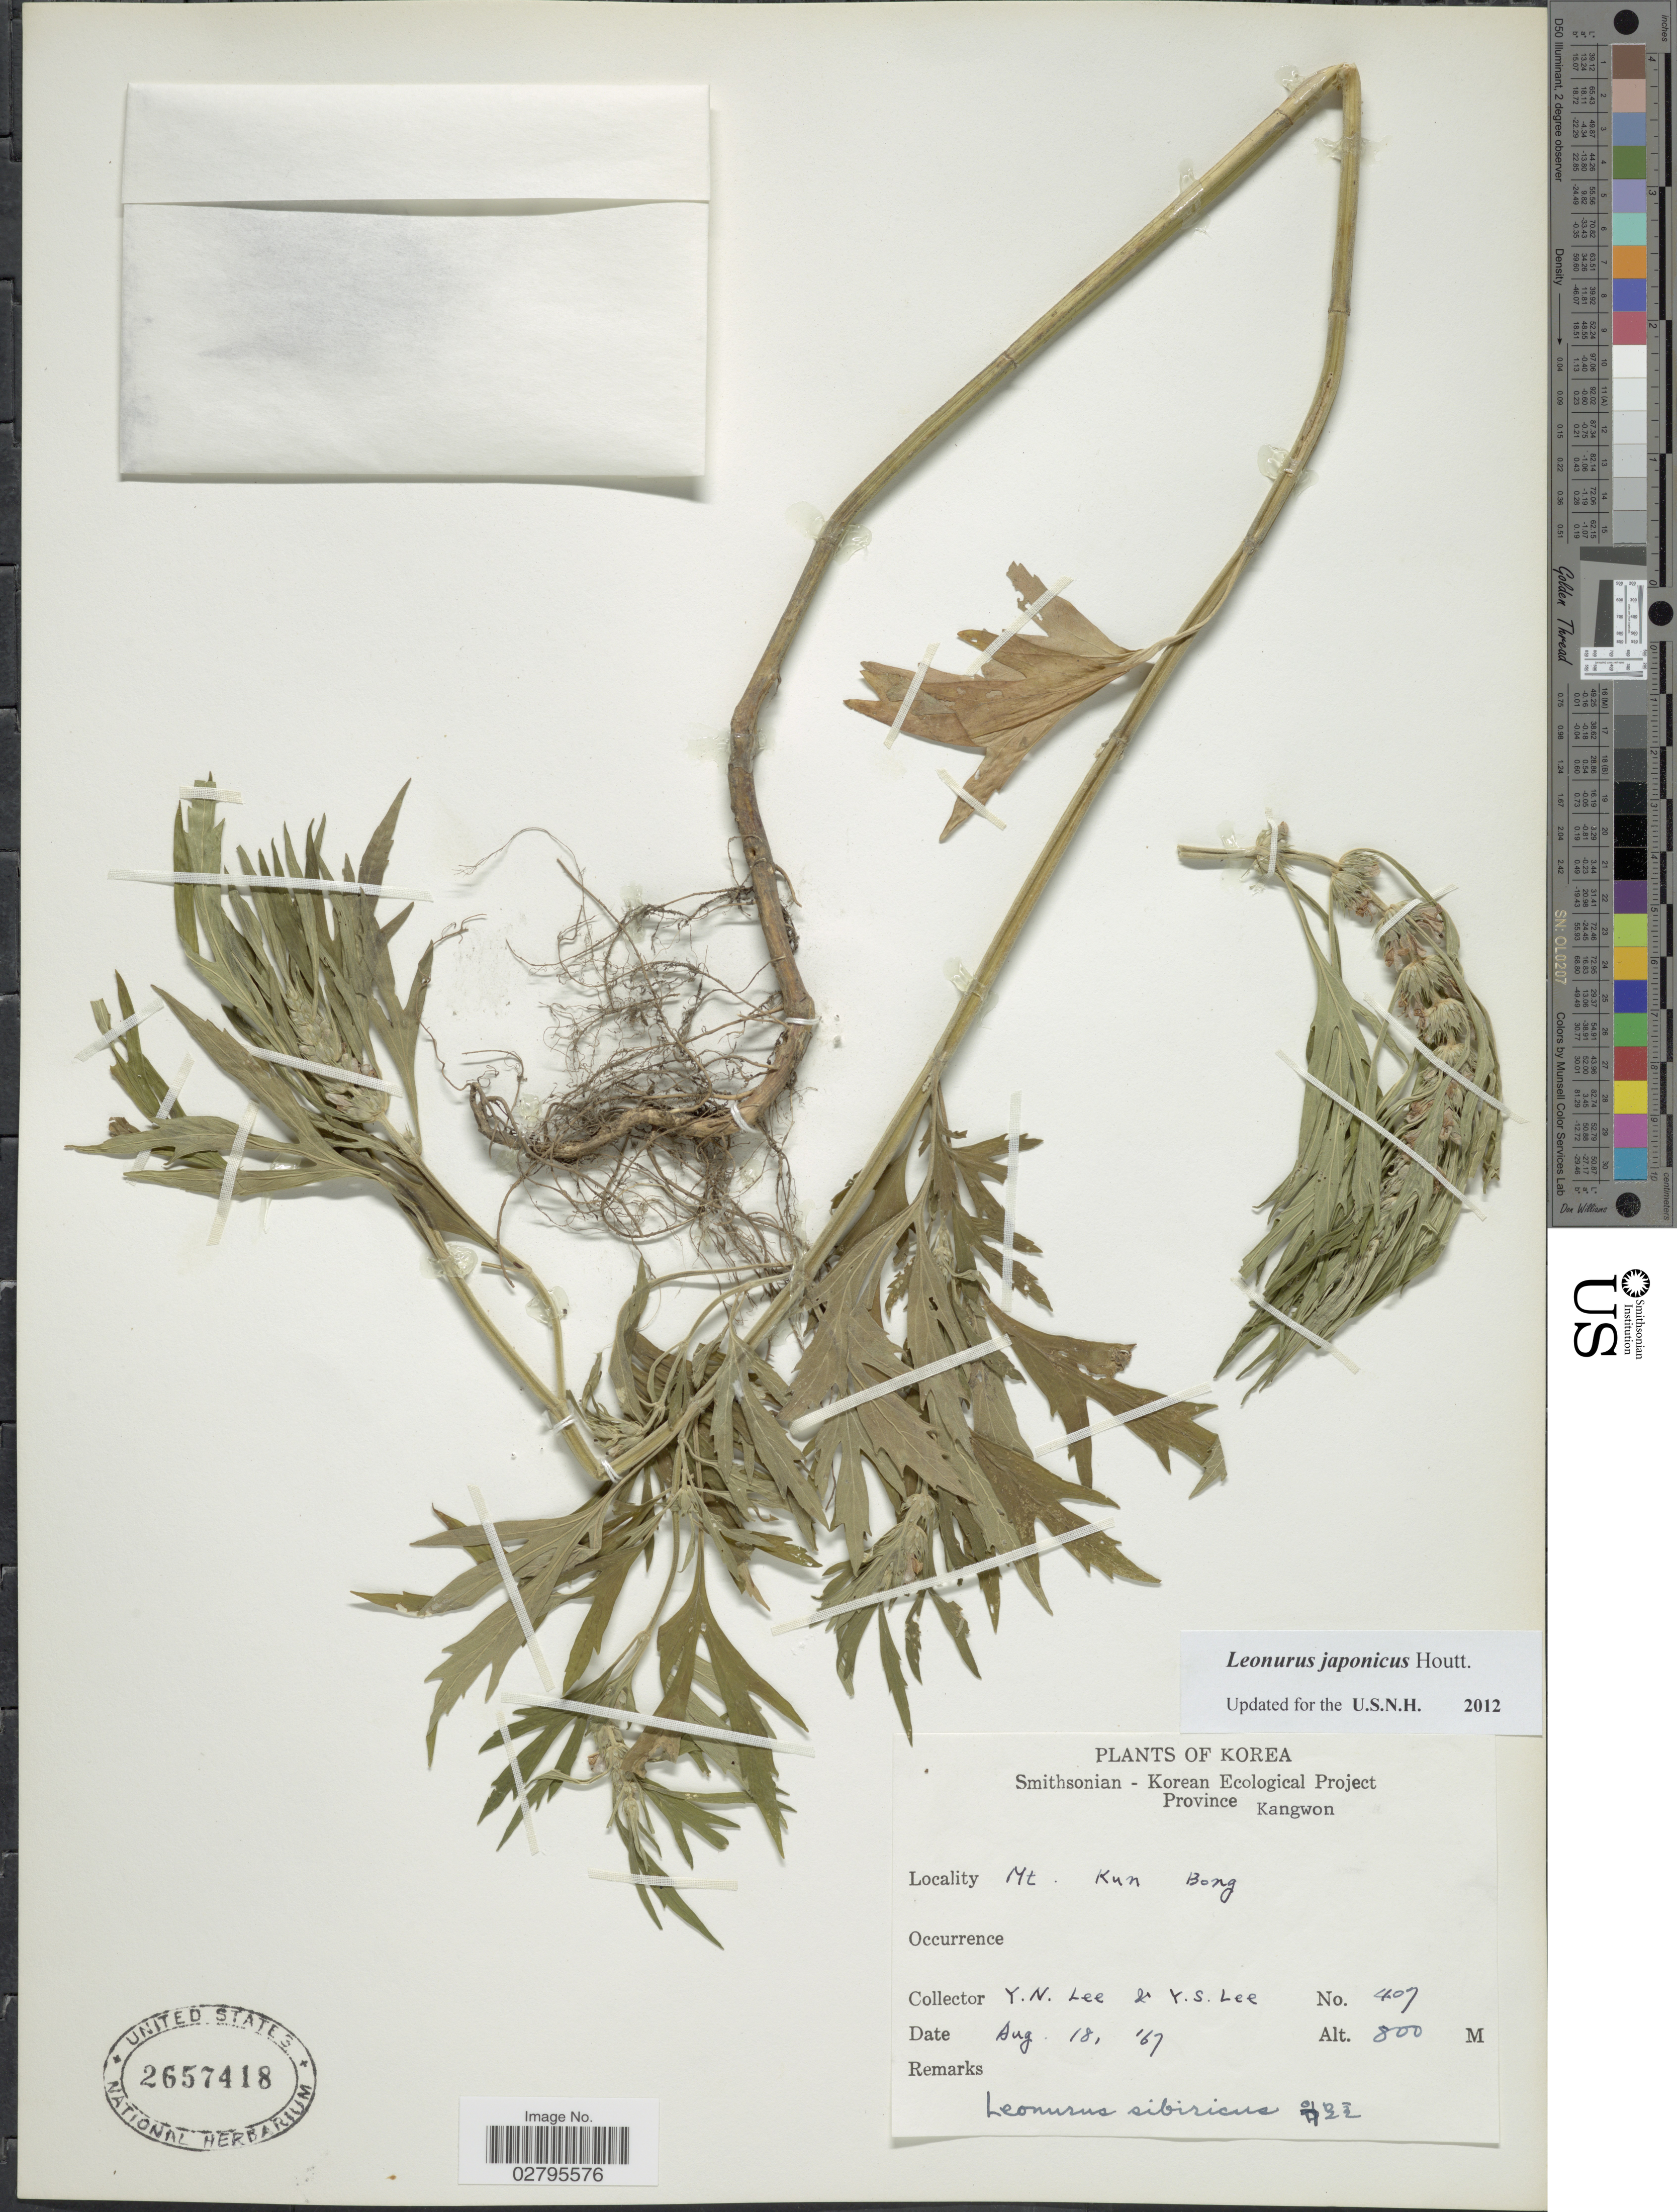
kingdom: Plantae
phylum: Tracheophyta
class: Magnoliopsida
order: Lamiales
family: Lamiaceae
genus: Leonurus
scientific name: Leonurus japonicus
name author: Houtt.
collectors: Y. N. Lee & Y. S. Lee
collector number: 407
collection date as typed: Transcribed d/m/y: 18/8/67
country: North Korea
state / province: Kangwon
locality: Korea. Mt. Kun Bong.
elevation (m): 800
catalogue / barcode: US 2657418